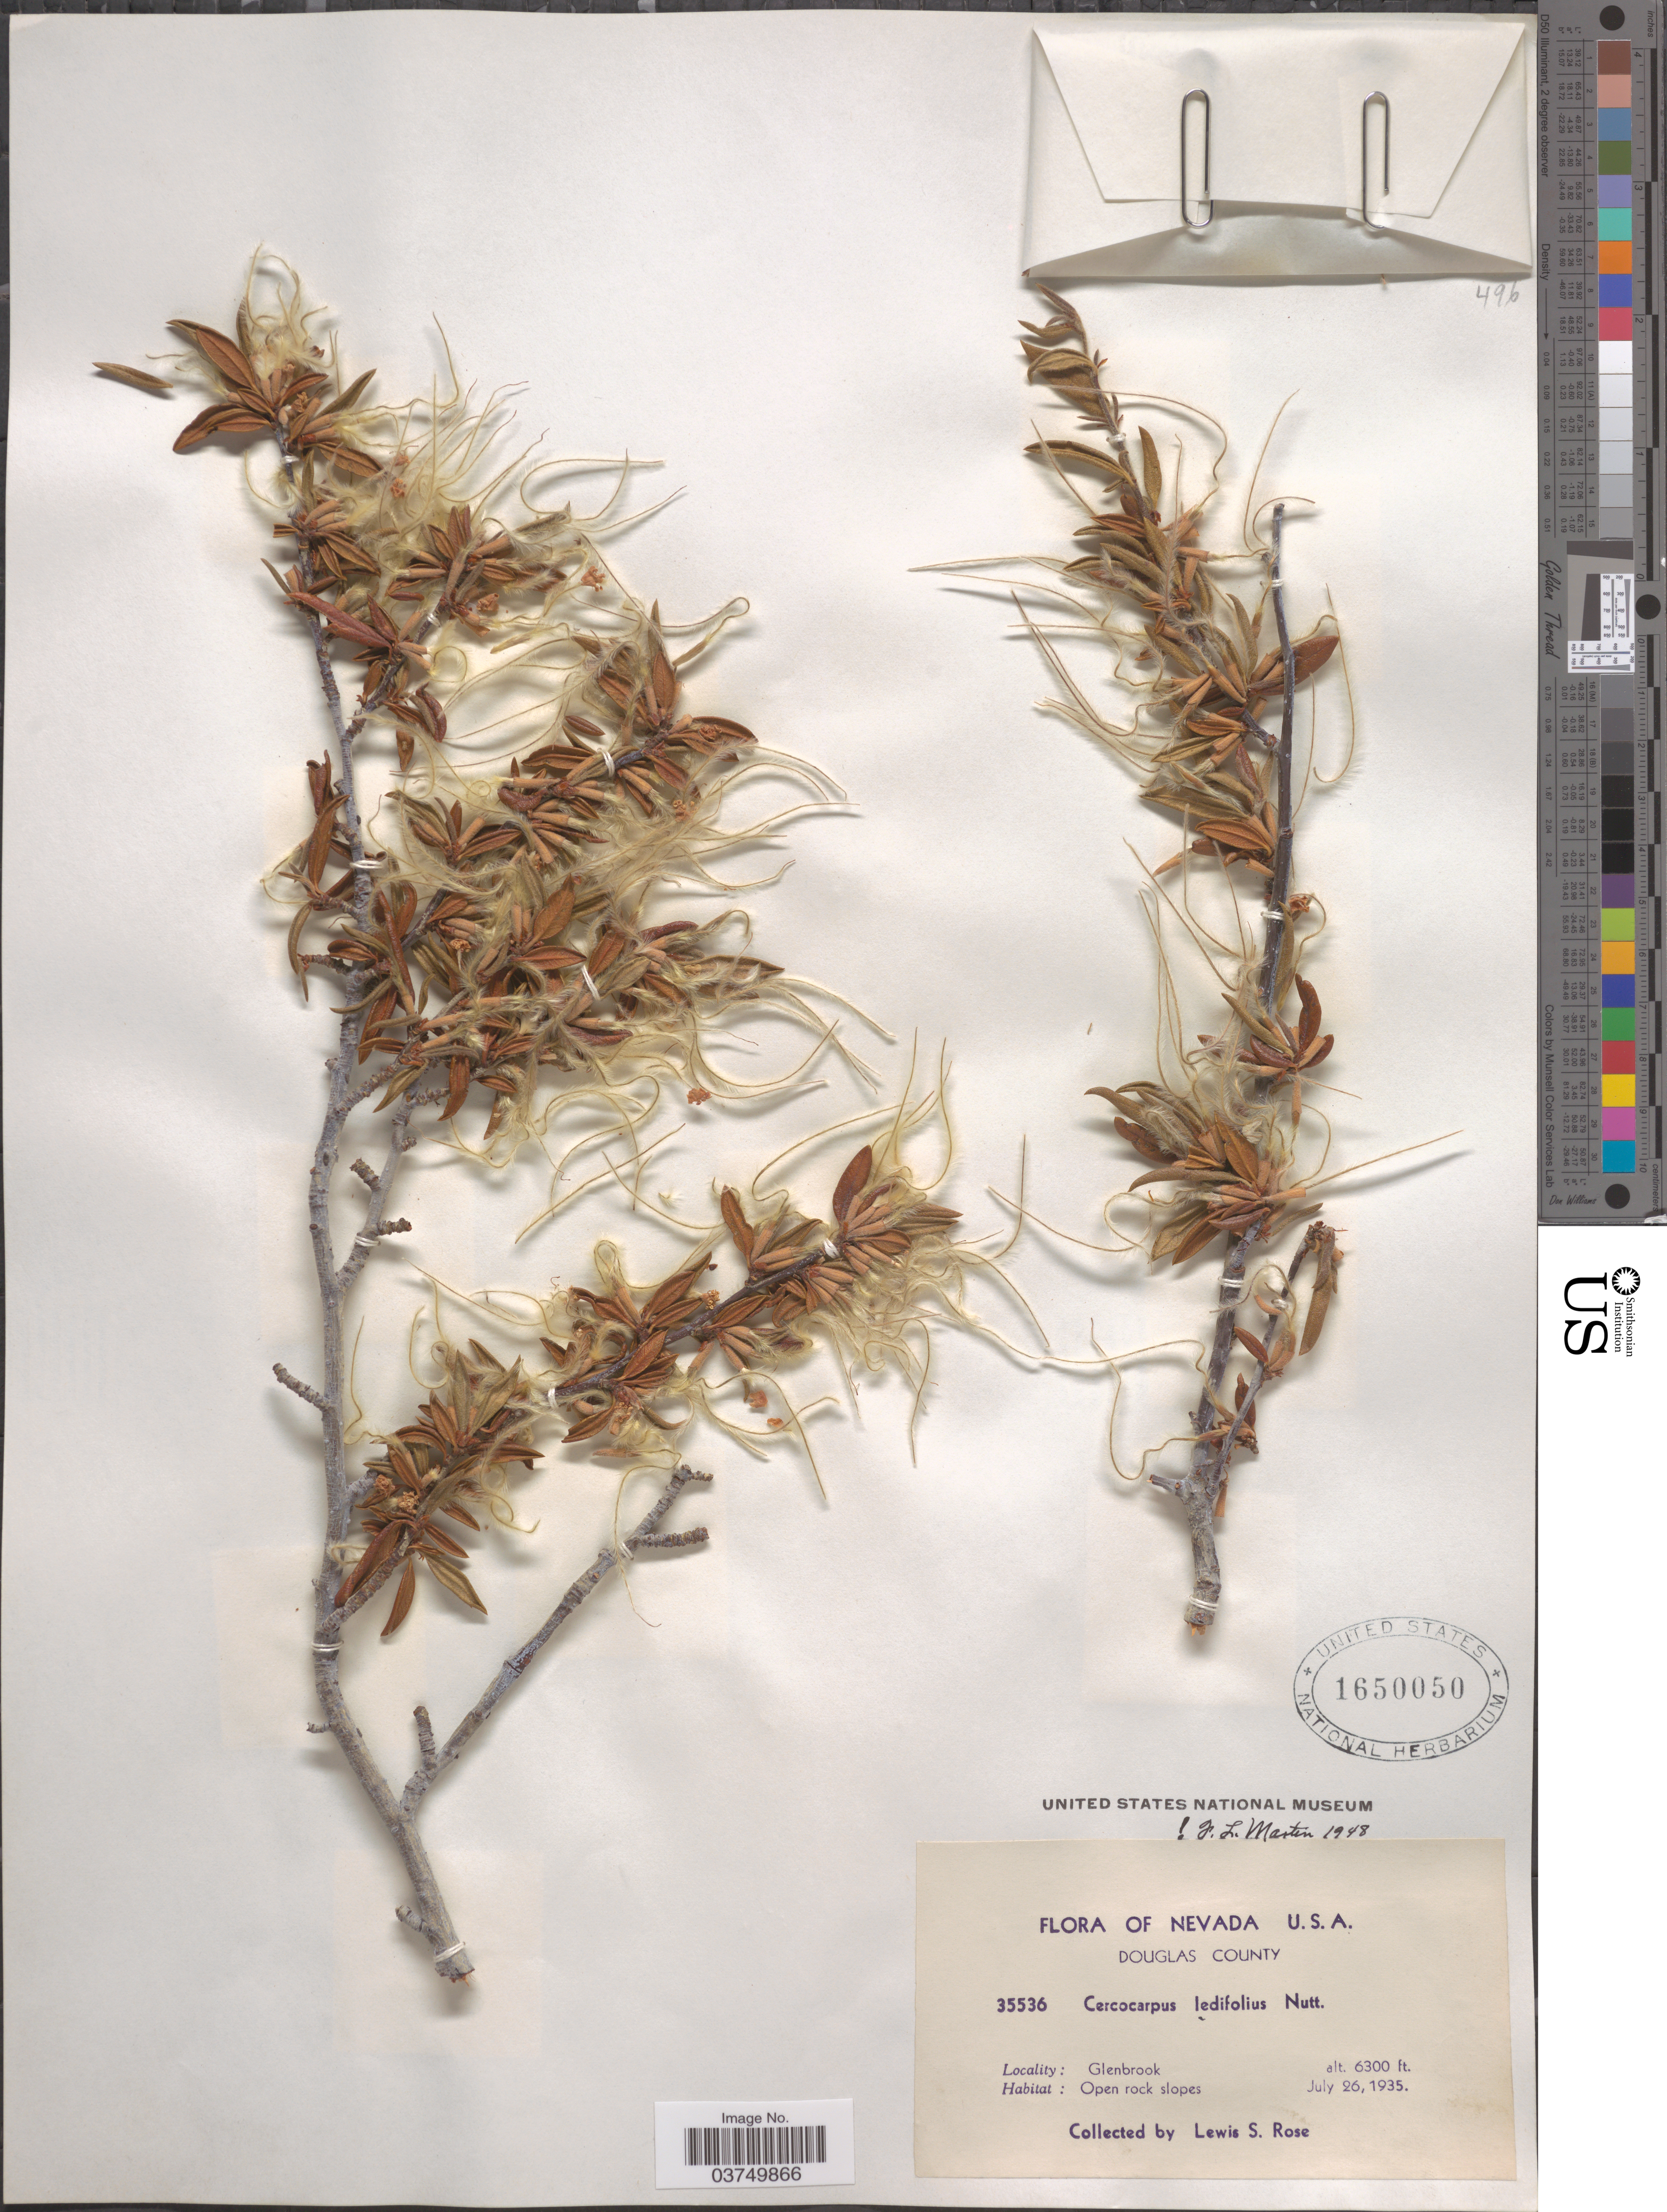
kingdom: Plantae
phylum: Tracheophyta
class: Magnoliopsida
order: Rosales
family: Rosaceae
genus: Cercocarpus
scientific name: Cercocarpus ledifolius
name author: Nutt.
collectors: L. S. Rose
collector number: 35536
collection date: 1935-07-26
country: United States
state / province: Nevada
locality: Douglas County. Glenbrook.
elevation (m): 1920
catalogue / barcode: US 1650050